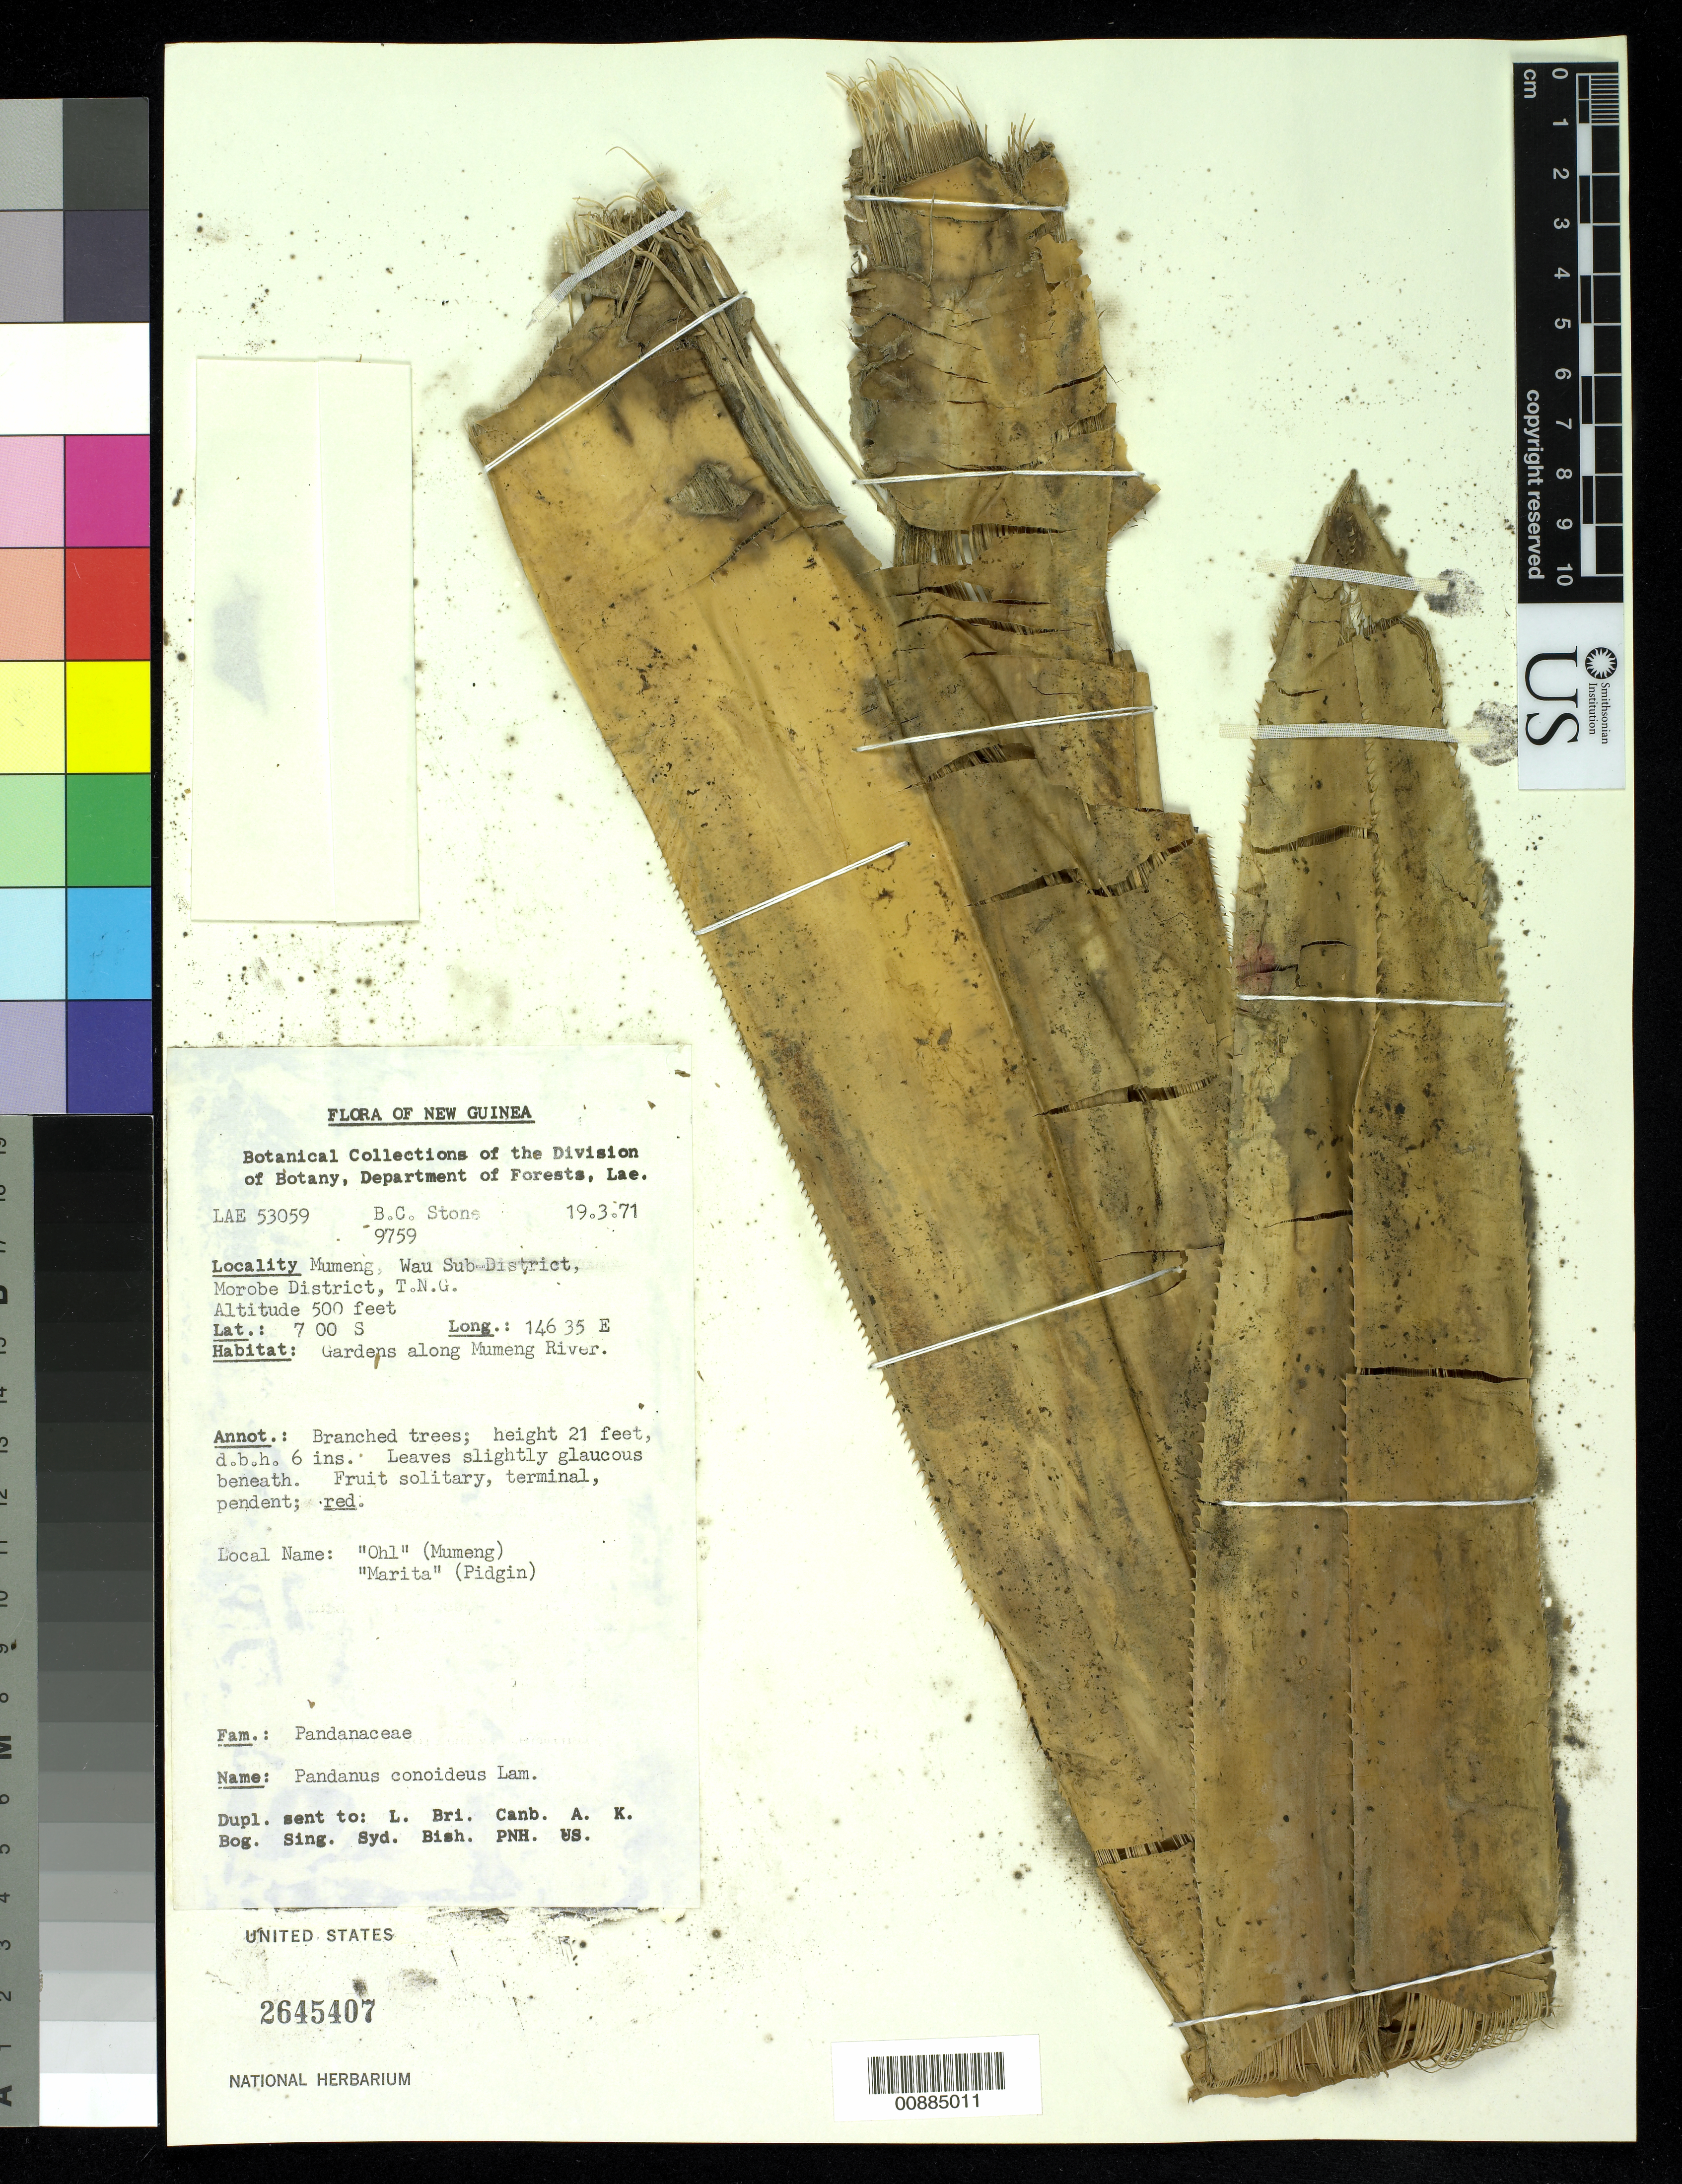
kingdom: Plantae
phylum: Tracheophyta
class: Liliopsida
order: Pandanales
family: Pandanaceae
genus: Pandanus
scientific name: Pandanus conoideus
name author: Lam.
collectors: B. C. Stone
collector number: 9759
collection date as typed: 19 Mar 1971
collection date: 1971-03-19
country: Papua New Guinea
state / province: Morobe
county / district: Wau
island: New Guinea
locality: Mumeng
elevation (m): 152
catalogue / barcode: US 2645407